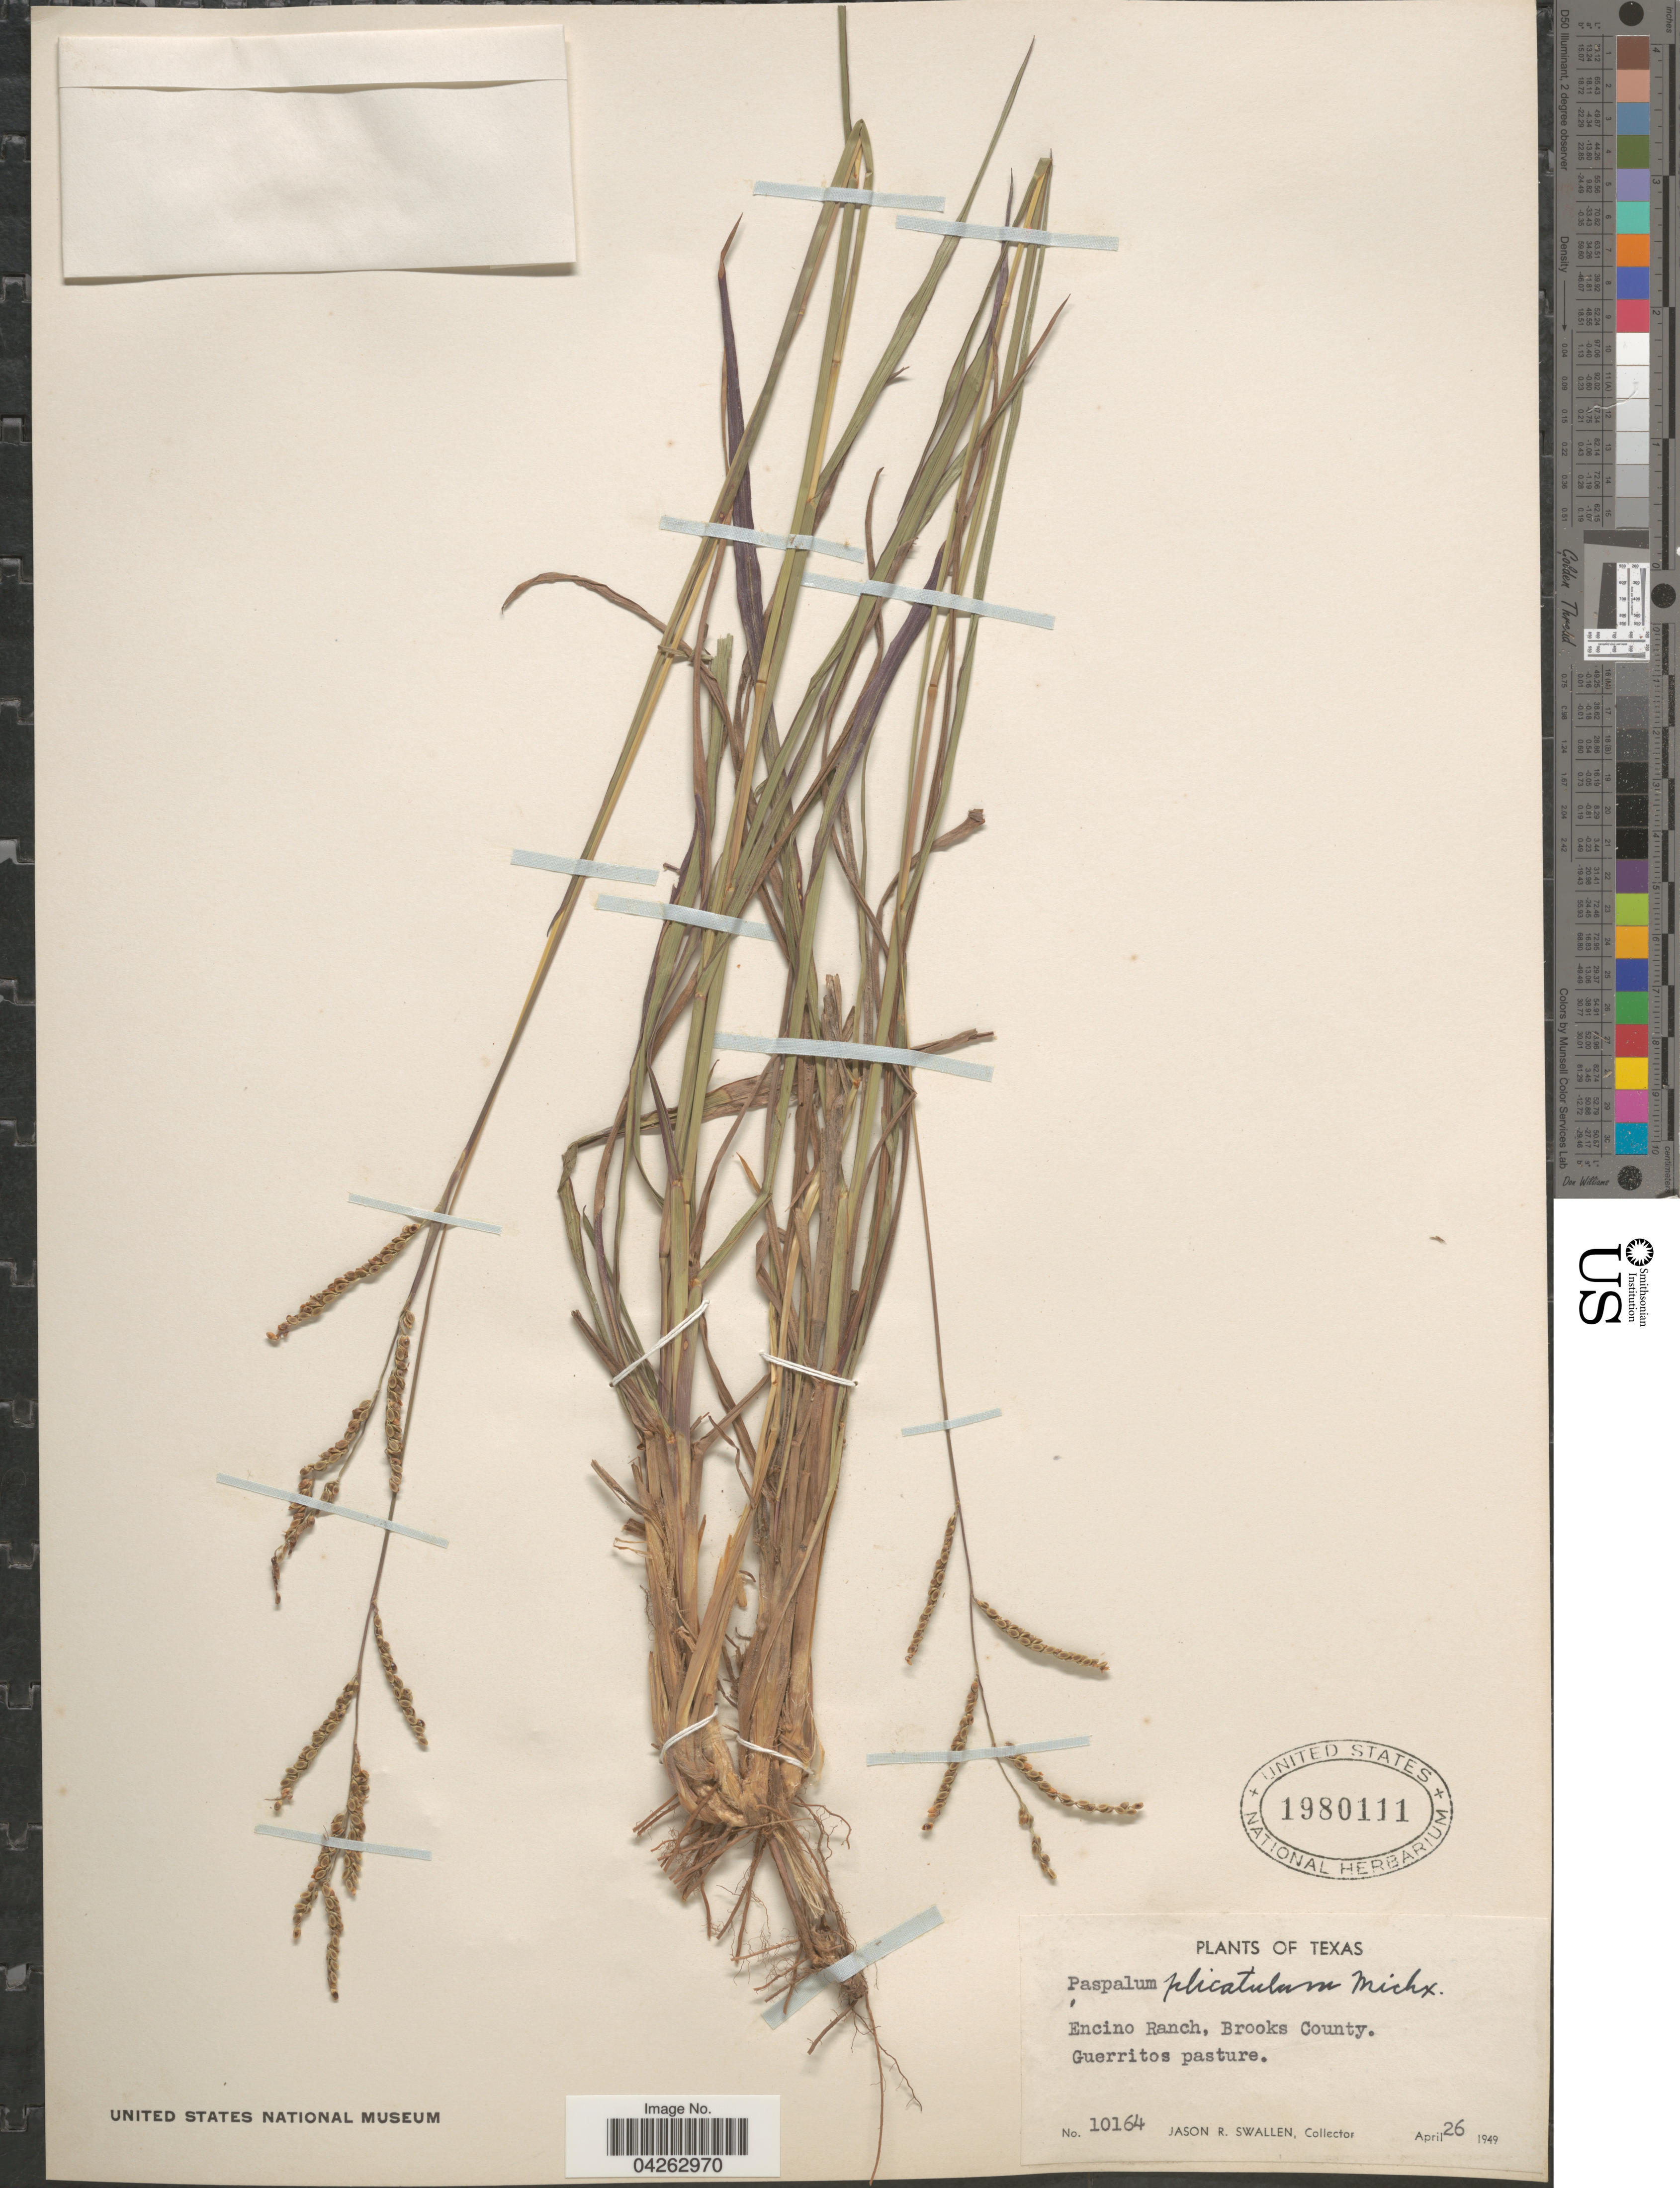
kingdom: Plantae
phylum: Tracheophyta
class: Liliopsida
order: Poales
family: Poaceae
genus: Paspalum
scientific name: Paspalum plicatulum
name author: Michx.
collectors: J. R. Swallen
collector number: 10164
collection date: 1949-04-26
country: United States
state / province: Texas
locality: Encino Ranch, Brooks County. Guerritos pasture.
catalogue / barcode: US 1980111